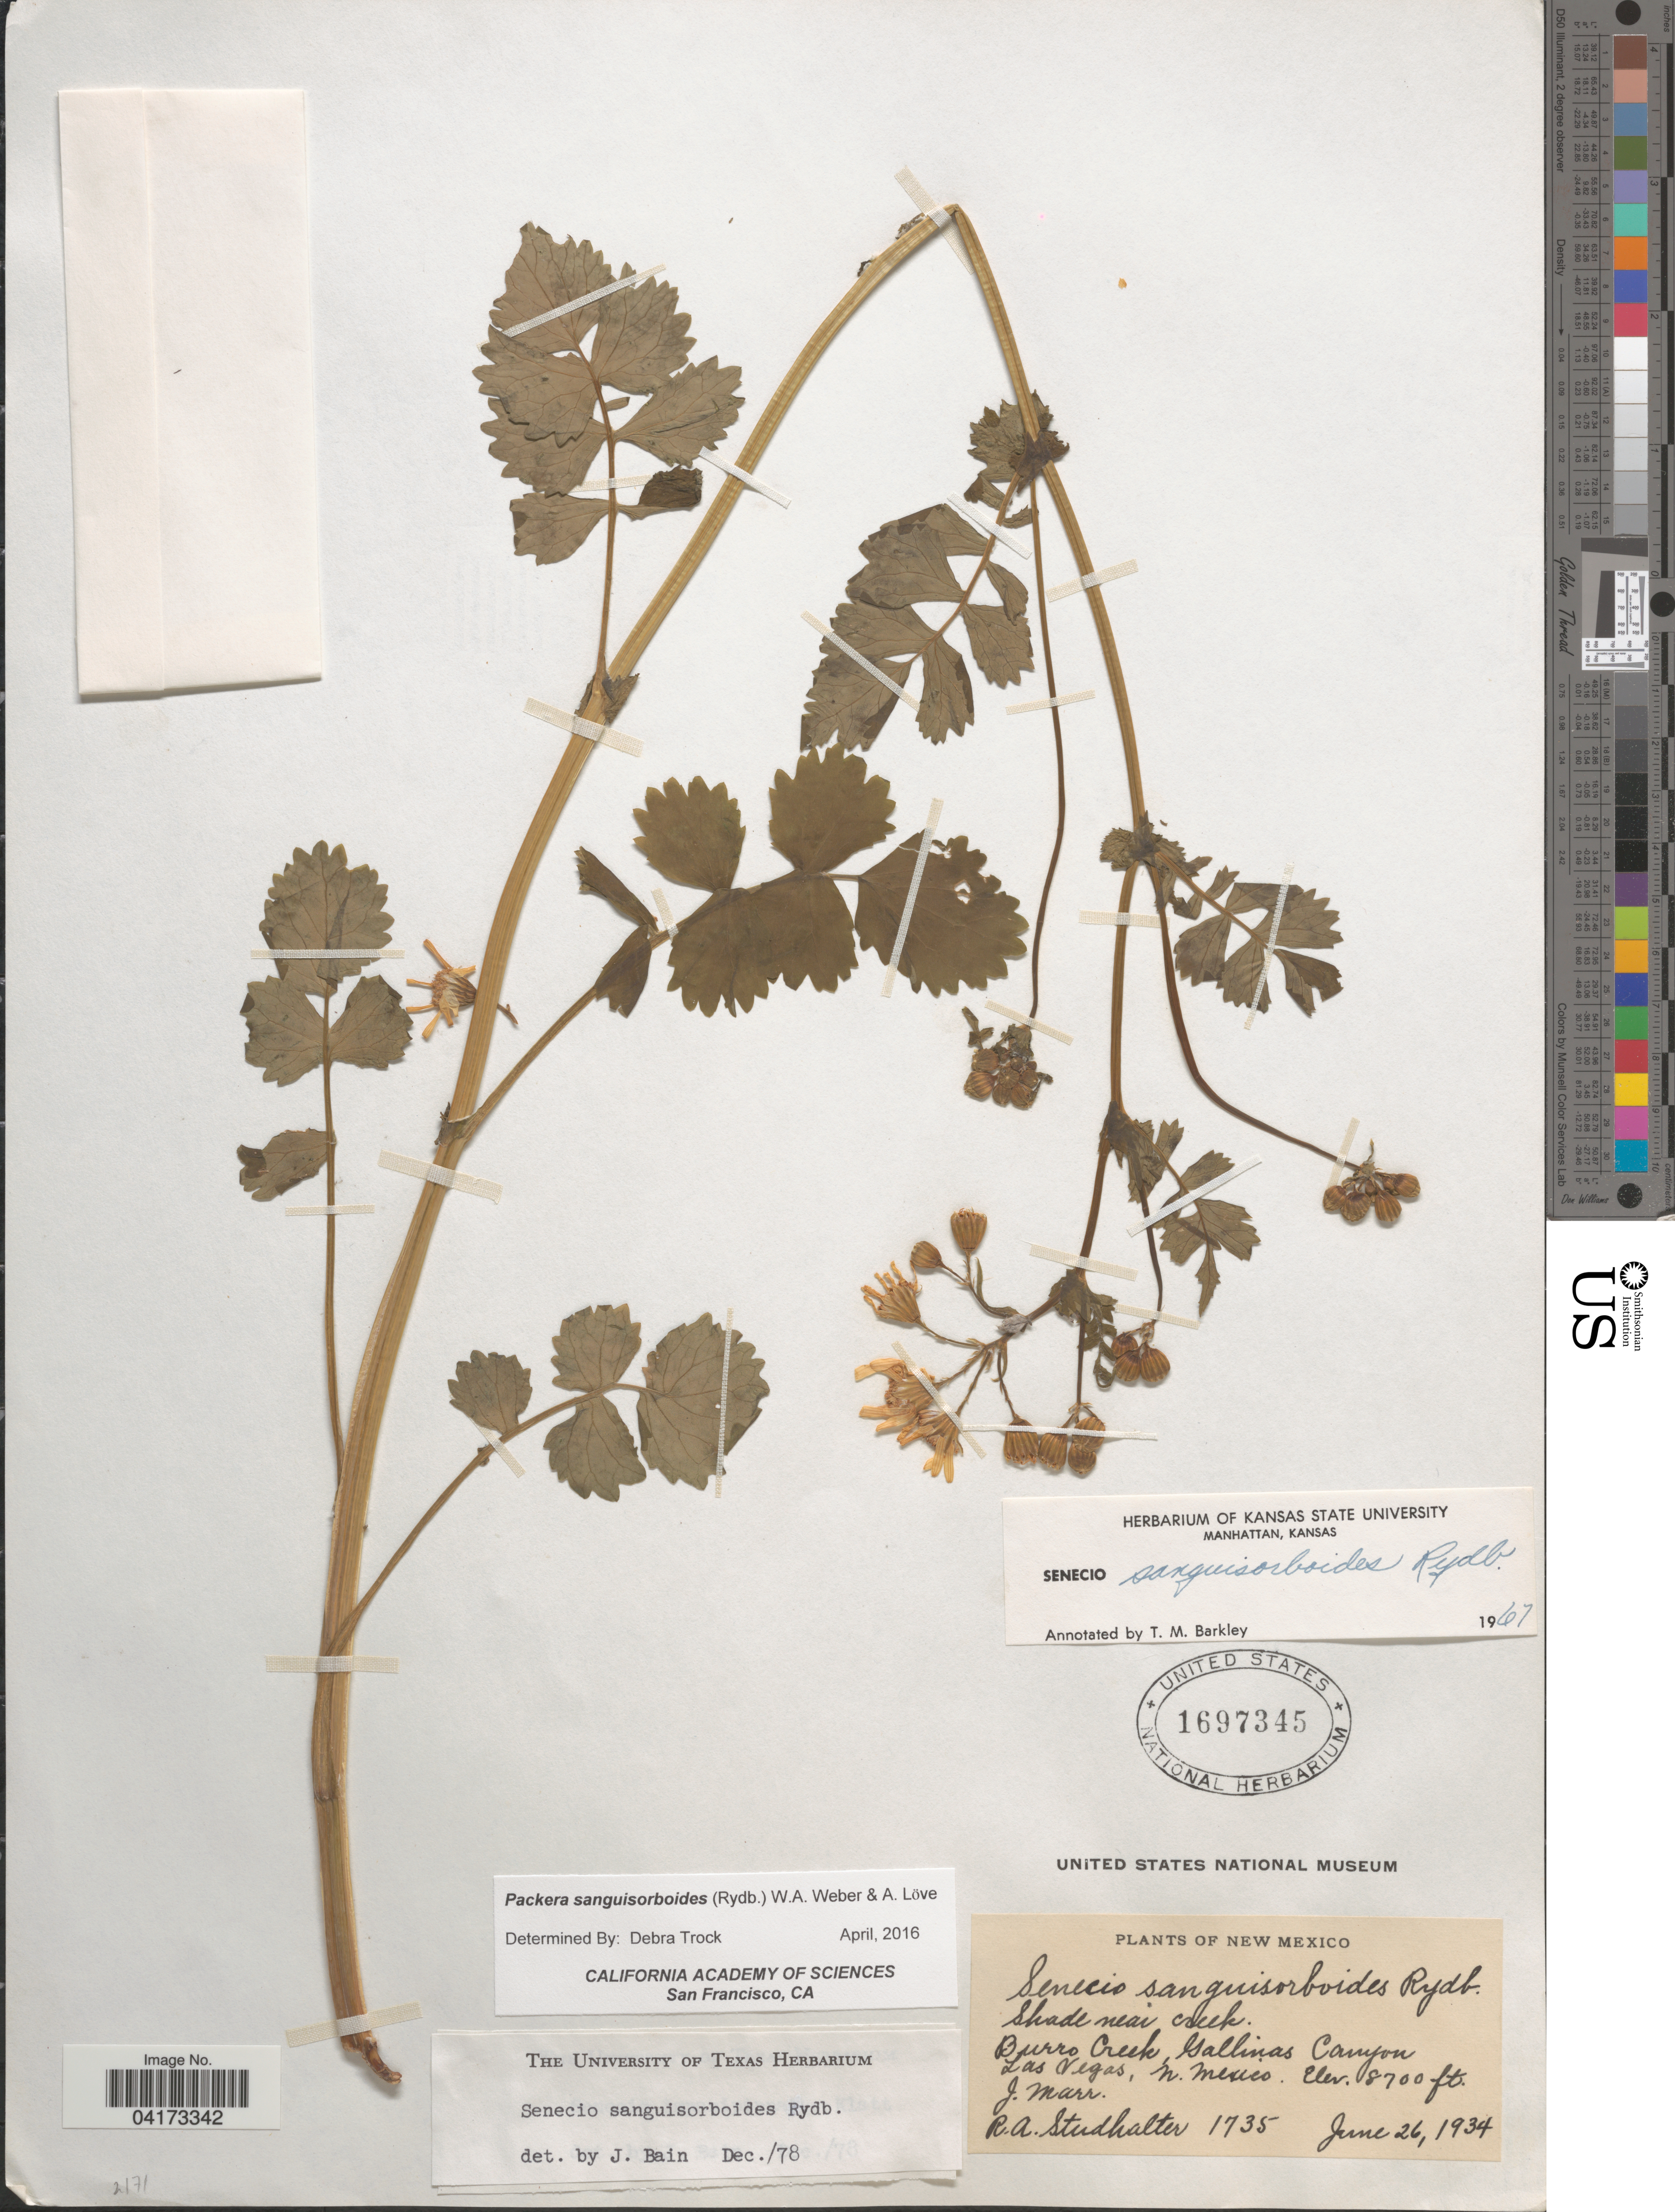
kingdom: Plantae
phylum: Tracheophyta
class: Magnoliopsida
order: Asterales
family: Asteraceae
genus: Packera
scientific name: Packera sanguisorboides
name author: (Rydb.) W.A. Weber & Á. Löve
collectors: R. Studhalter & J. Marr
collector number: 1735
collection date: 1934-06-26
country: United States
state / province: New Mexico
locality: Shade near creek. Burro Creek, Gallinas Canyon. Las Vegas.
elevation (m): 2652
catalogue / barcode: US 1697345